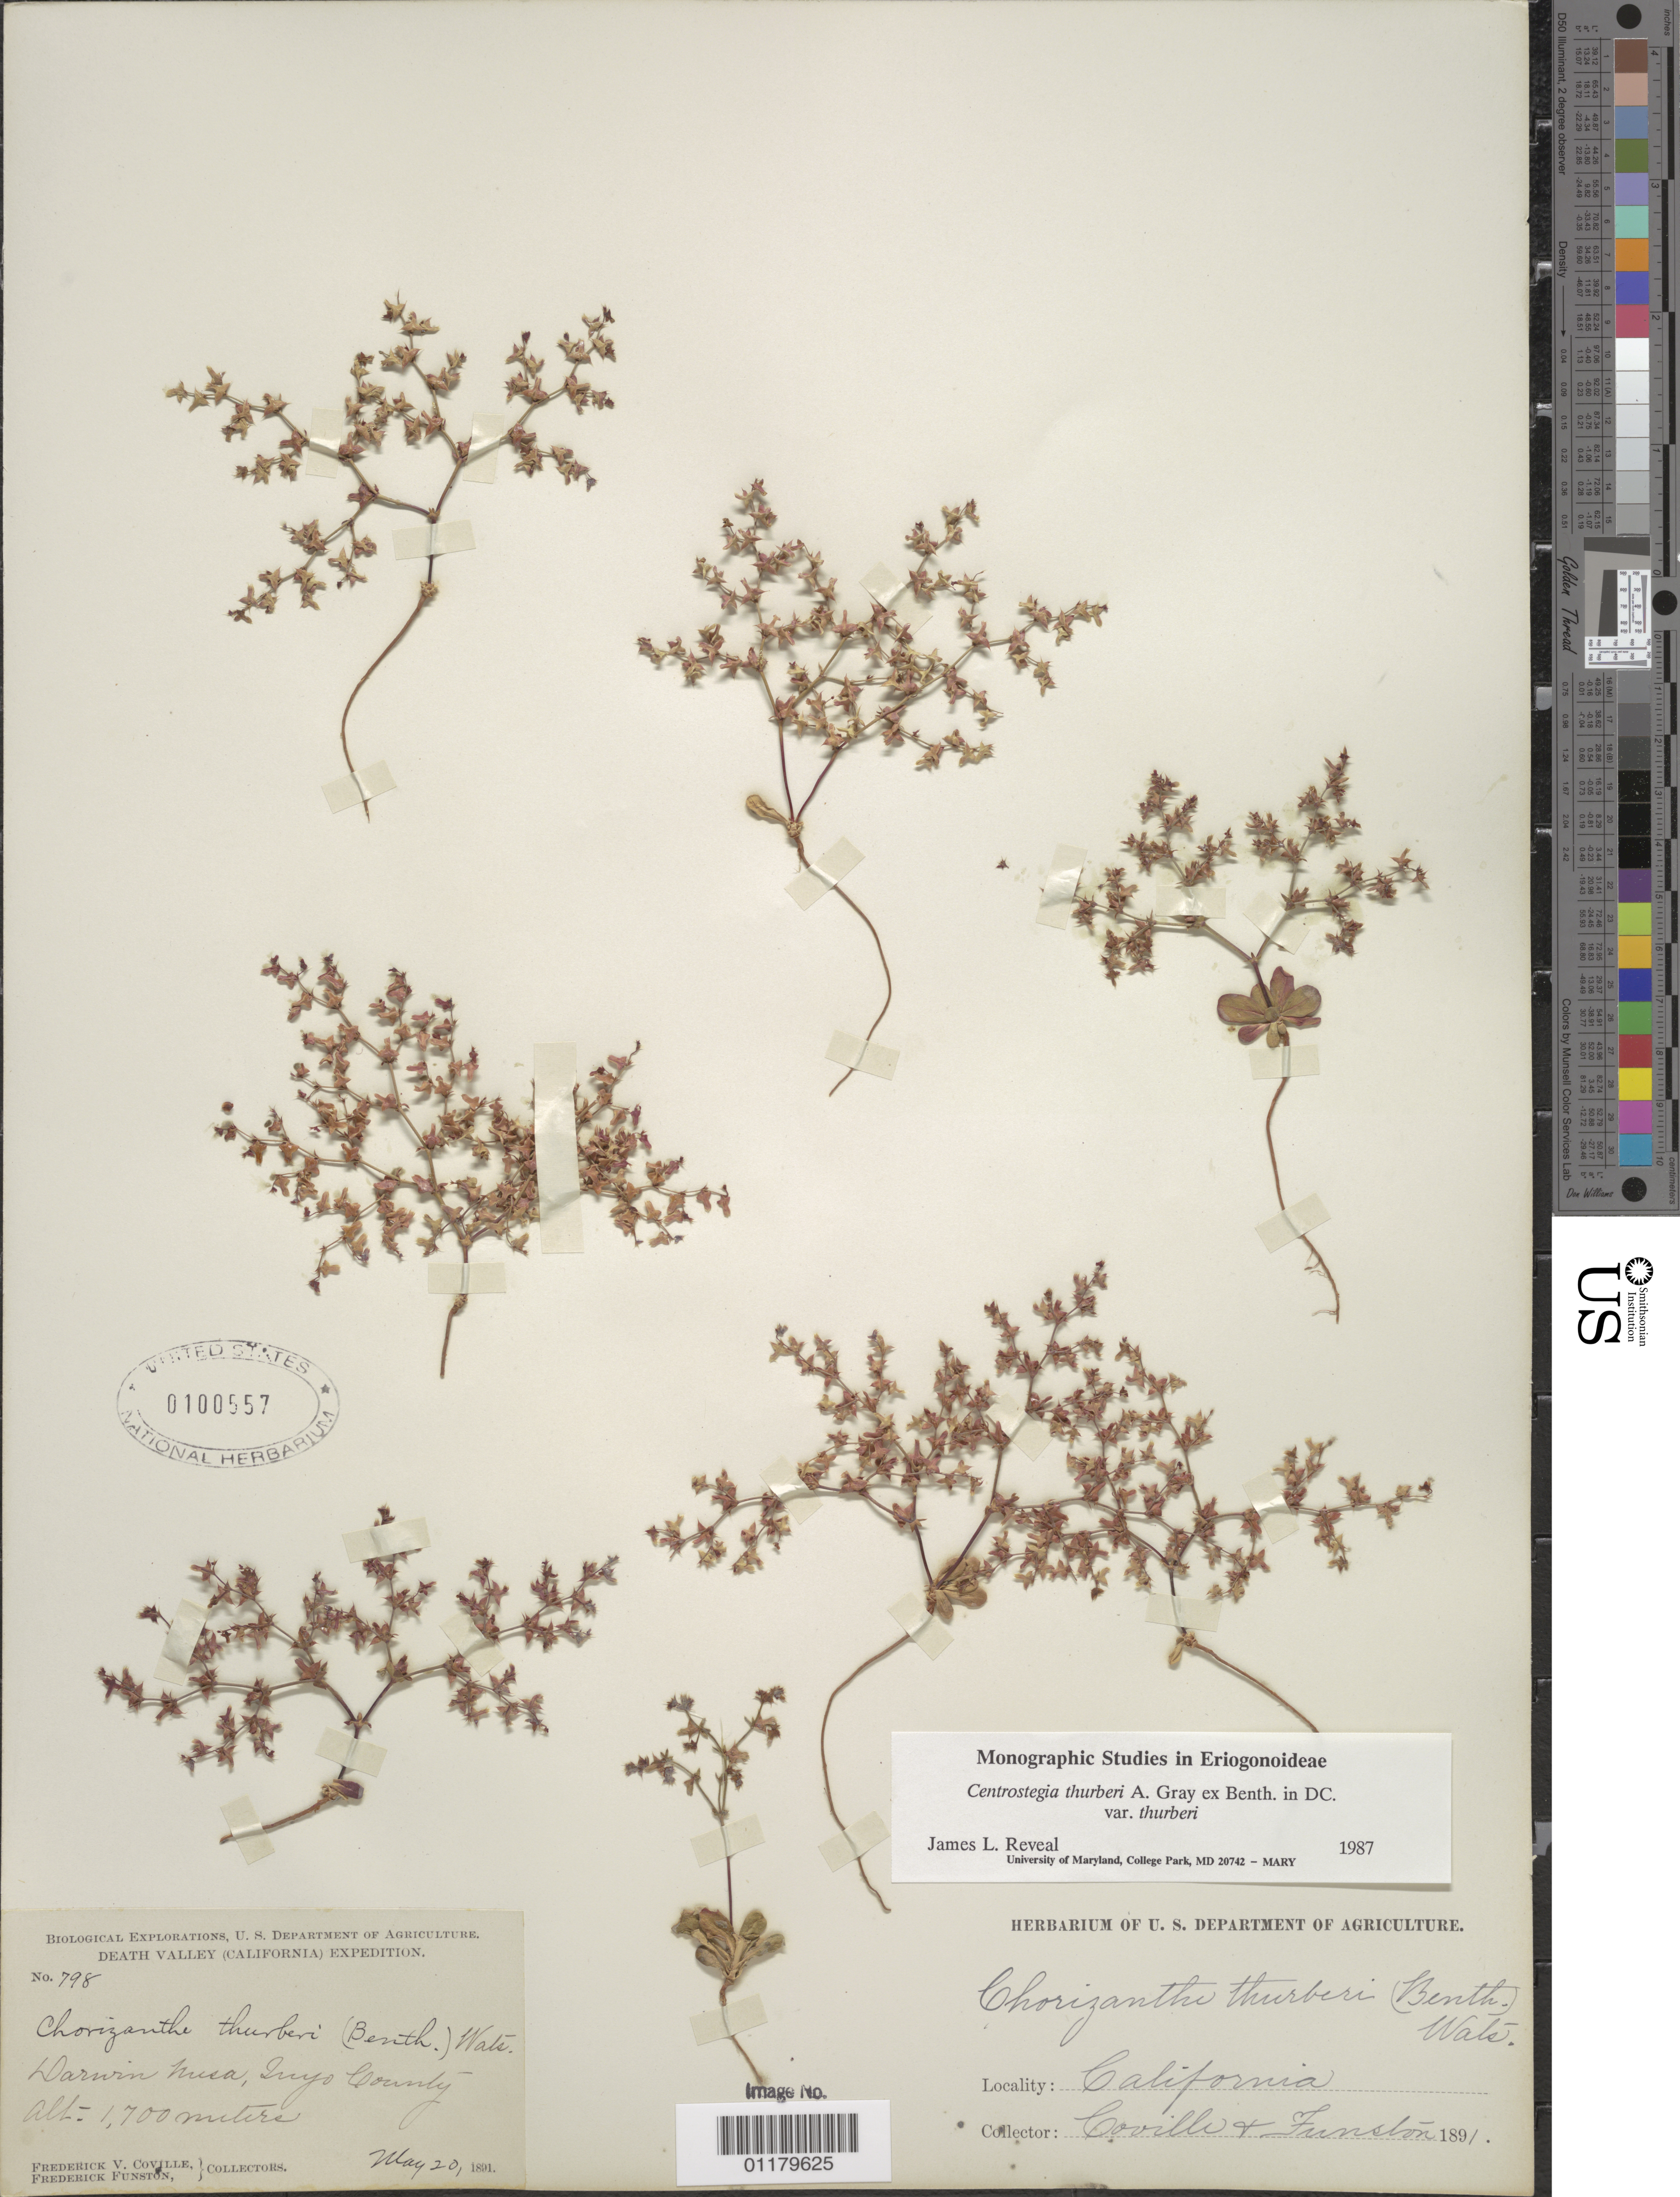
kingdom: Plantae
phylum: Tracheophyta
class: Magnoliopsida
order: Caryophyllales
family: Polygonaceae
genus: Centrostegia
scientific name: Centrostegia thurberi var. thurberi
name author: A. Gray ex Benth. in DC.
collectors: F. V. Coville & F. Funston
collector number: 798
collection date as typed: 20 May 1891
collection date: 1891-05-20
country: United States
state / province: California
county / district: Inyo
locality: Darwin Mesa.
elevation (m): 1700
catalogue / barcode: US 100557